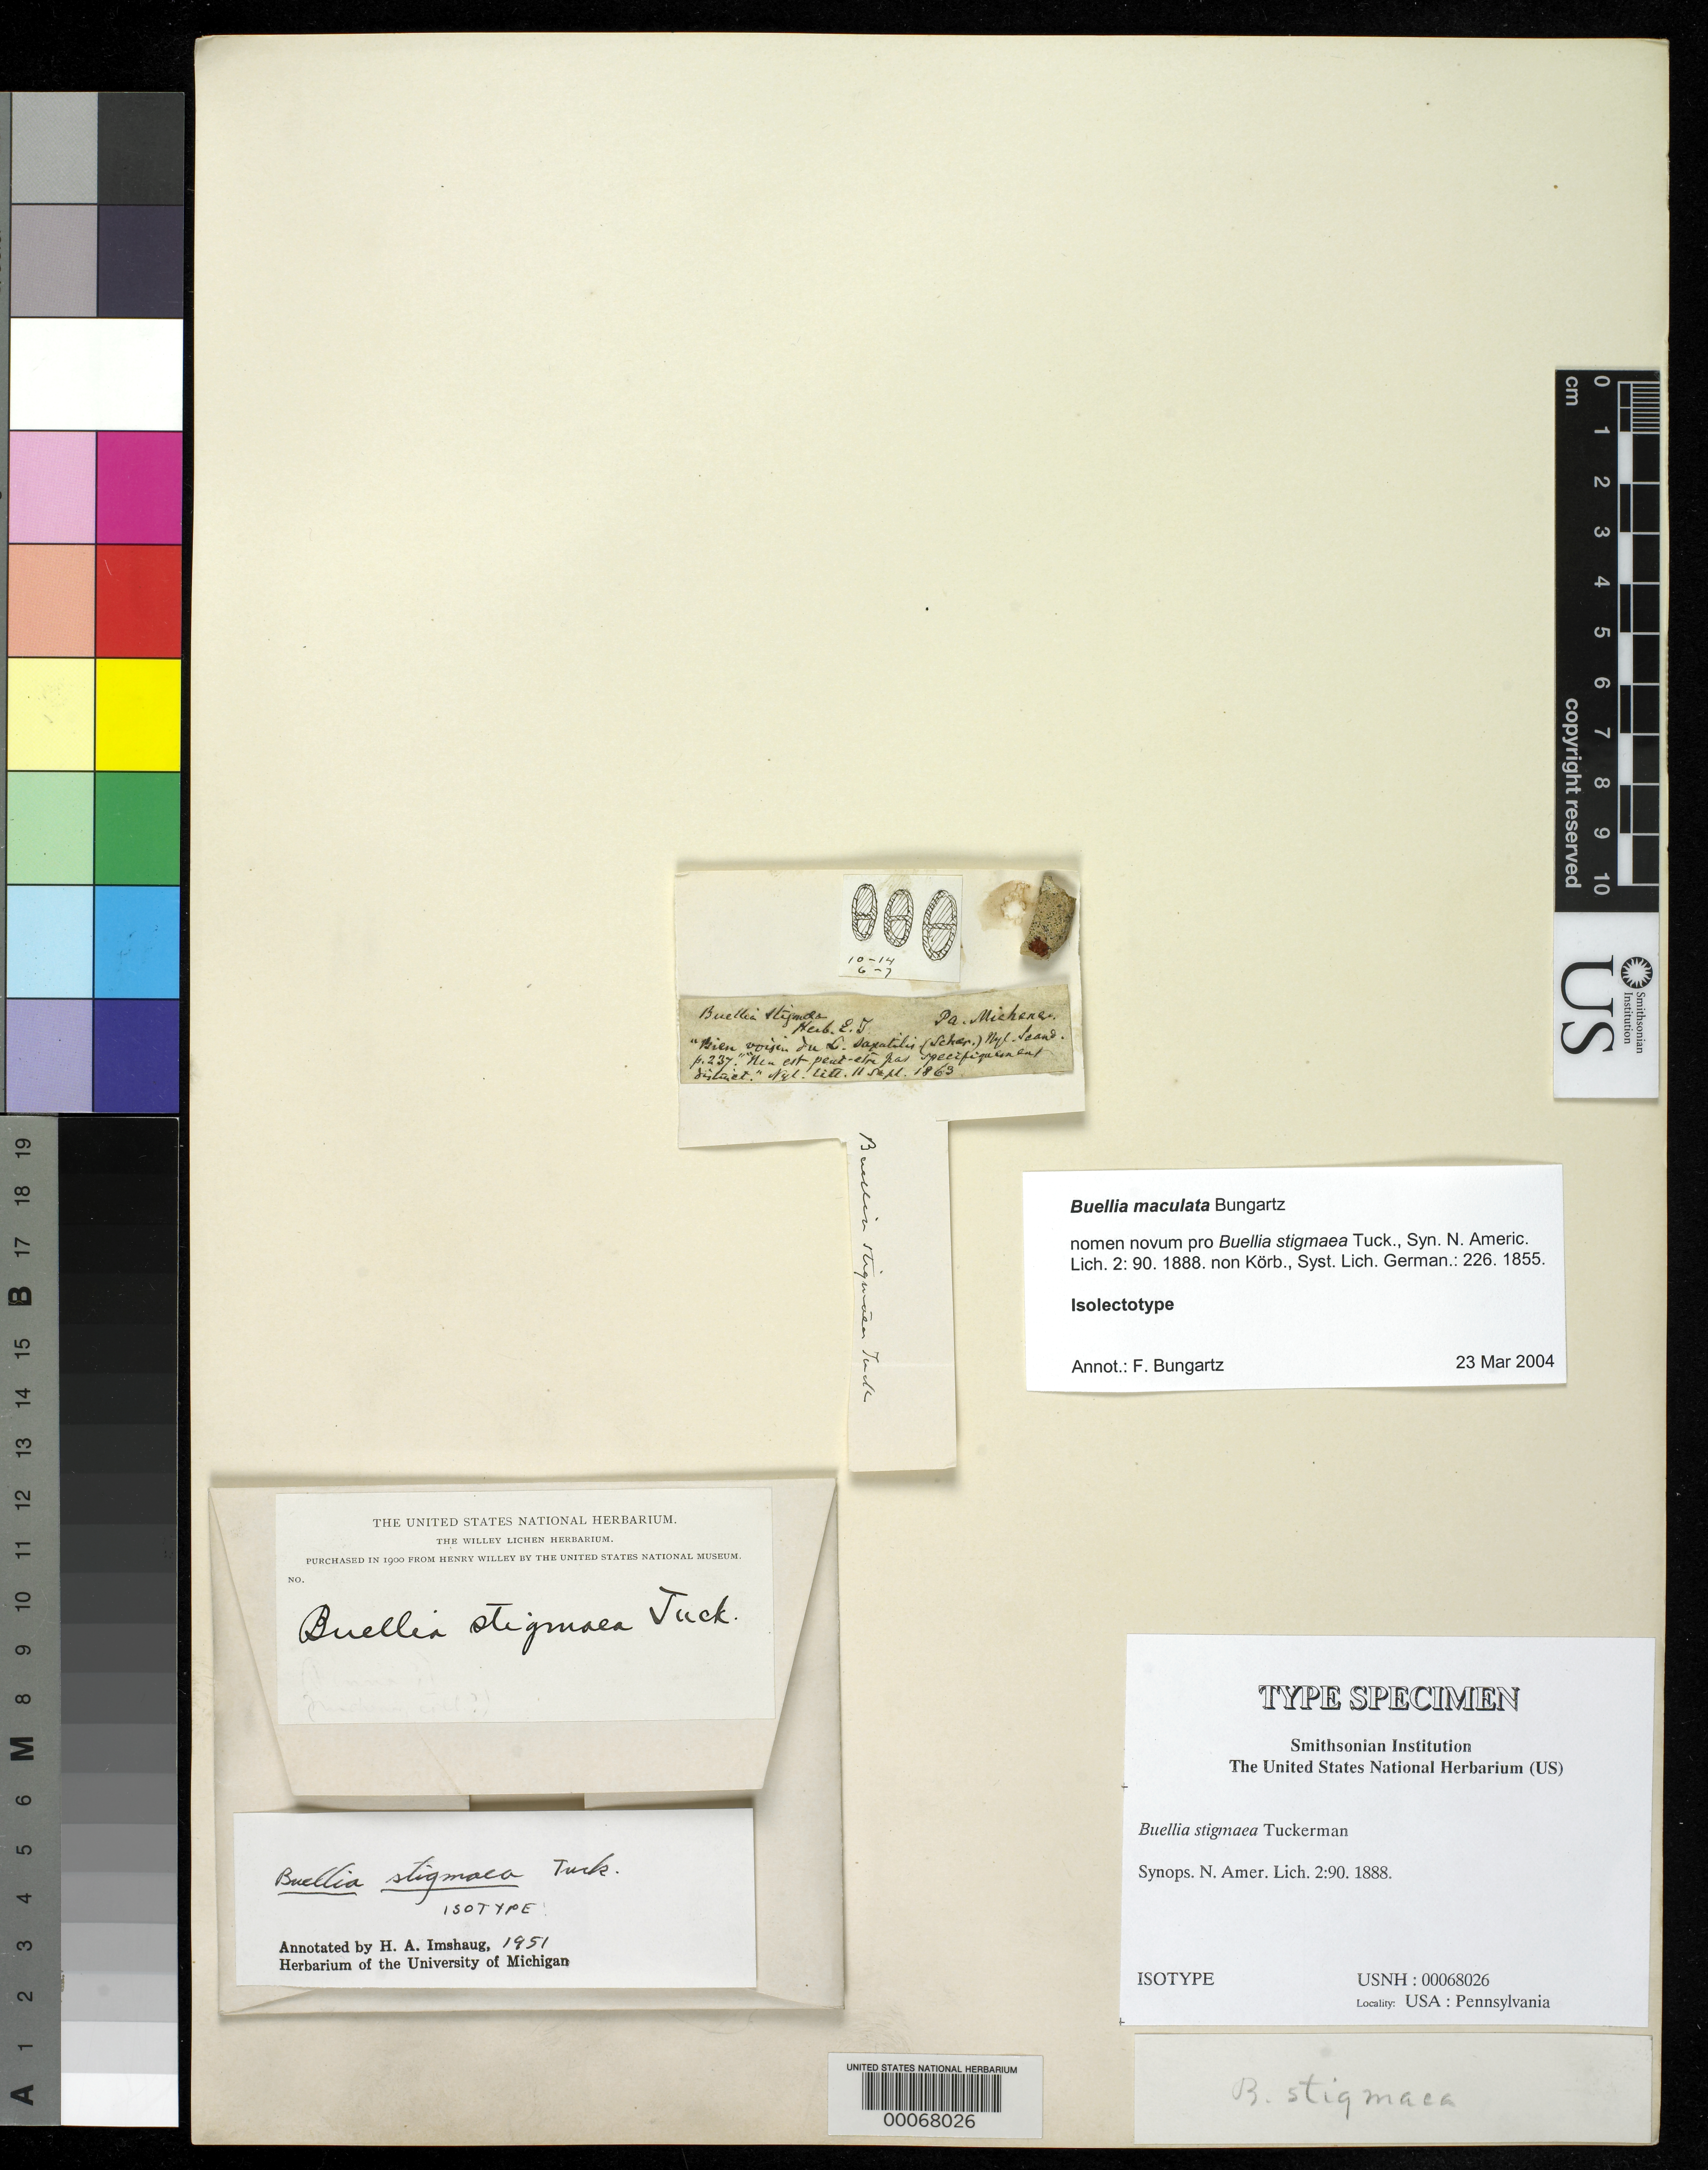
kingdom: Fungi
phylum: Ascomycota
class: Lecanoromycetes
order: Caliciales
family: Caliciaceae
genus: Buellia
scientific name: Buellia stigmaea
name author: Tuck.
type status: Isolectotype; Isosyntype; Isotype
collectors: -. Michener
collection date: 1863-09-11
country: United States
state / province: Pennsylvania